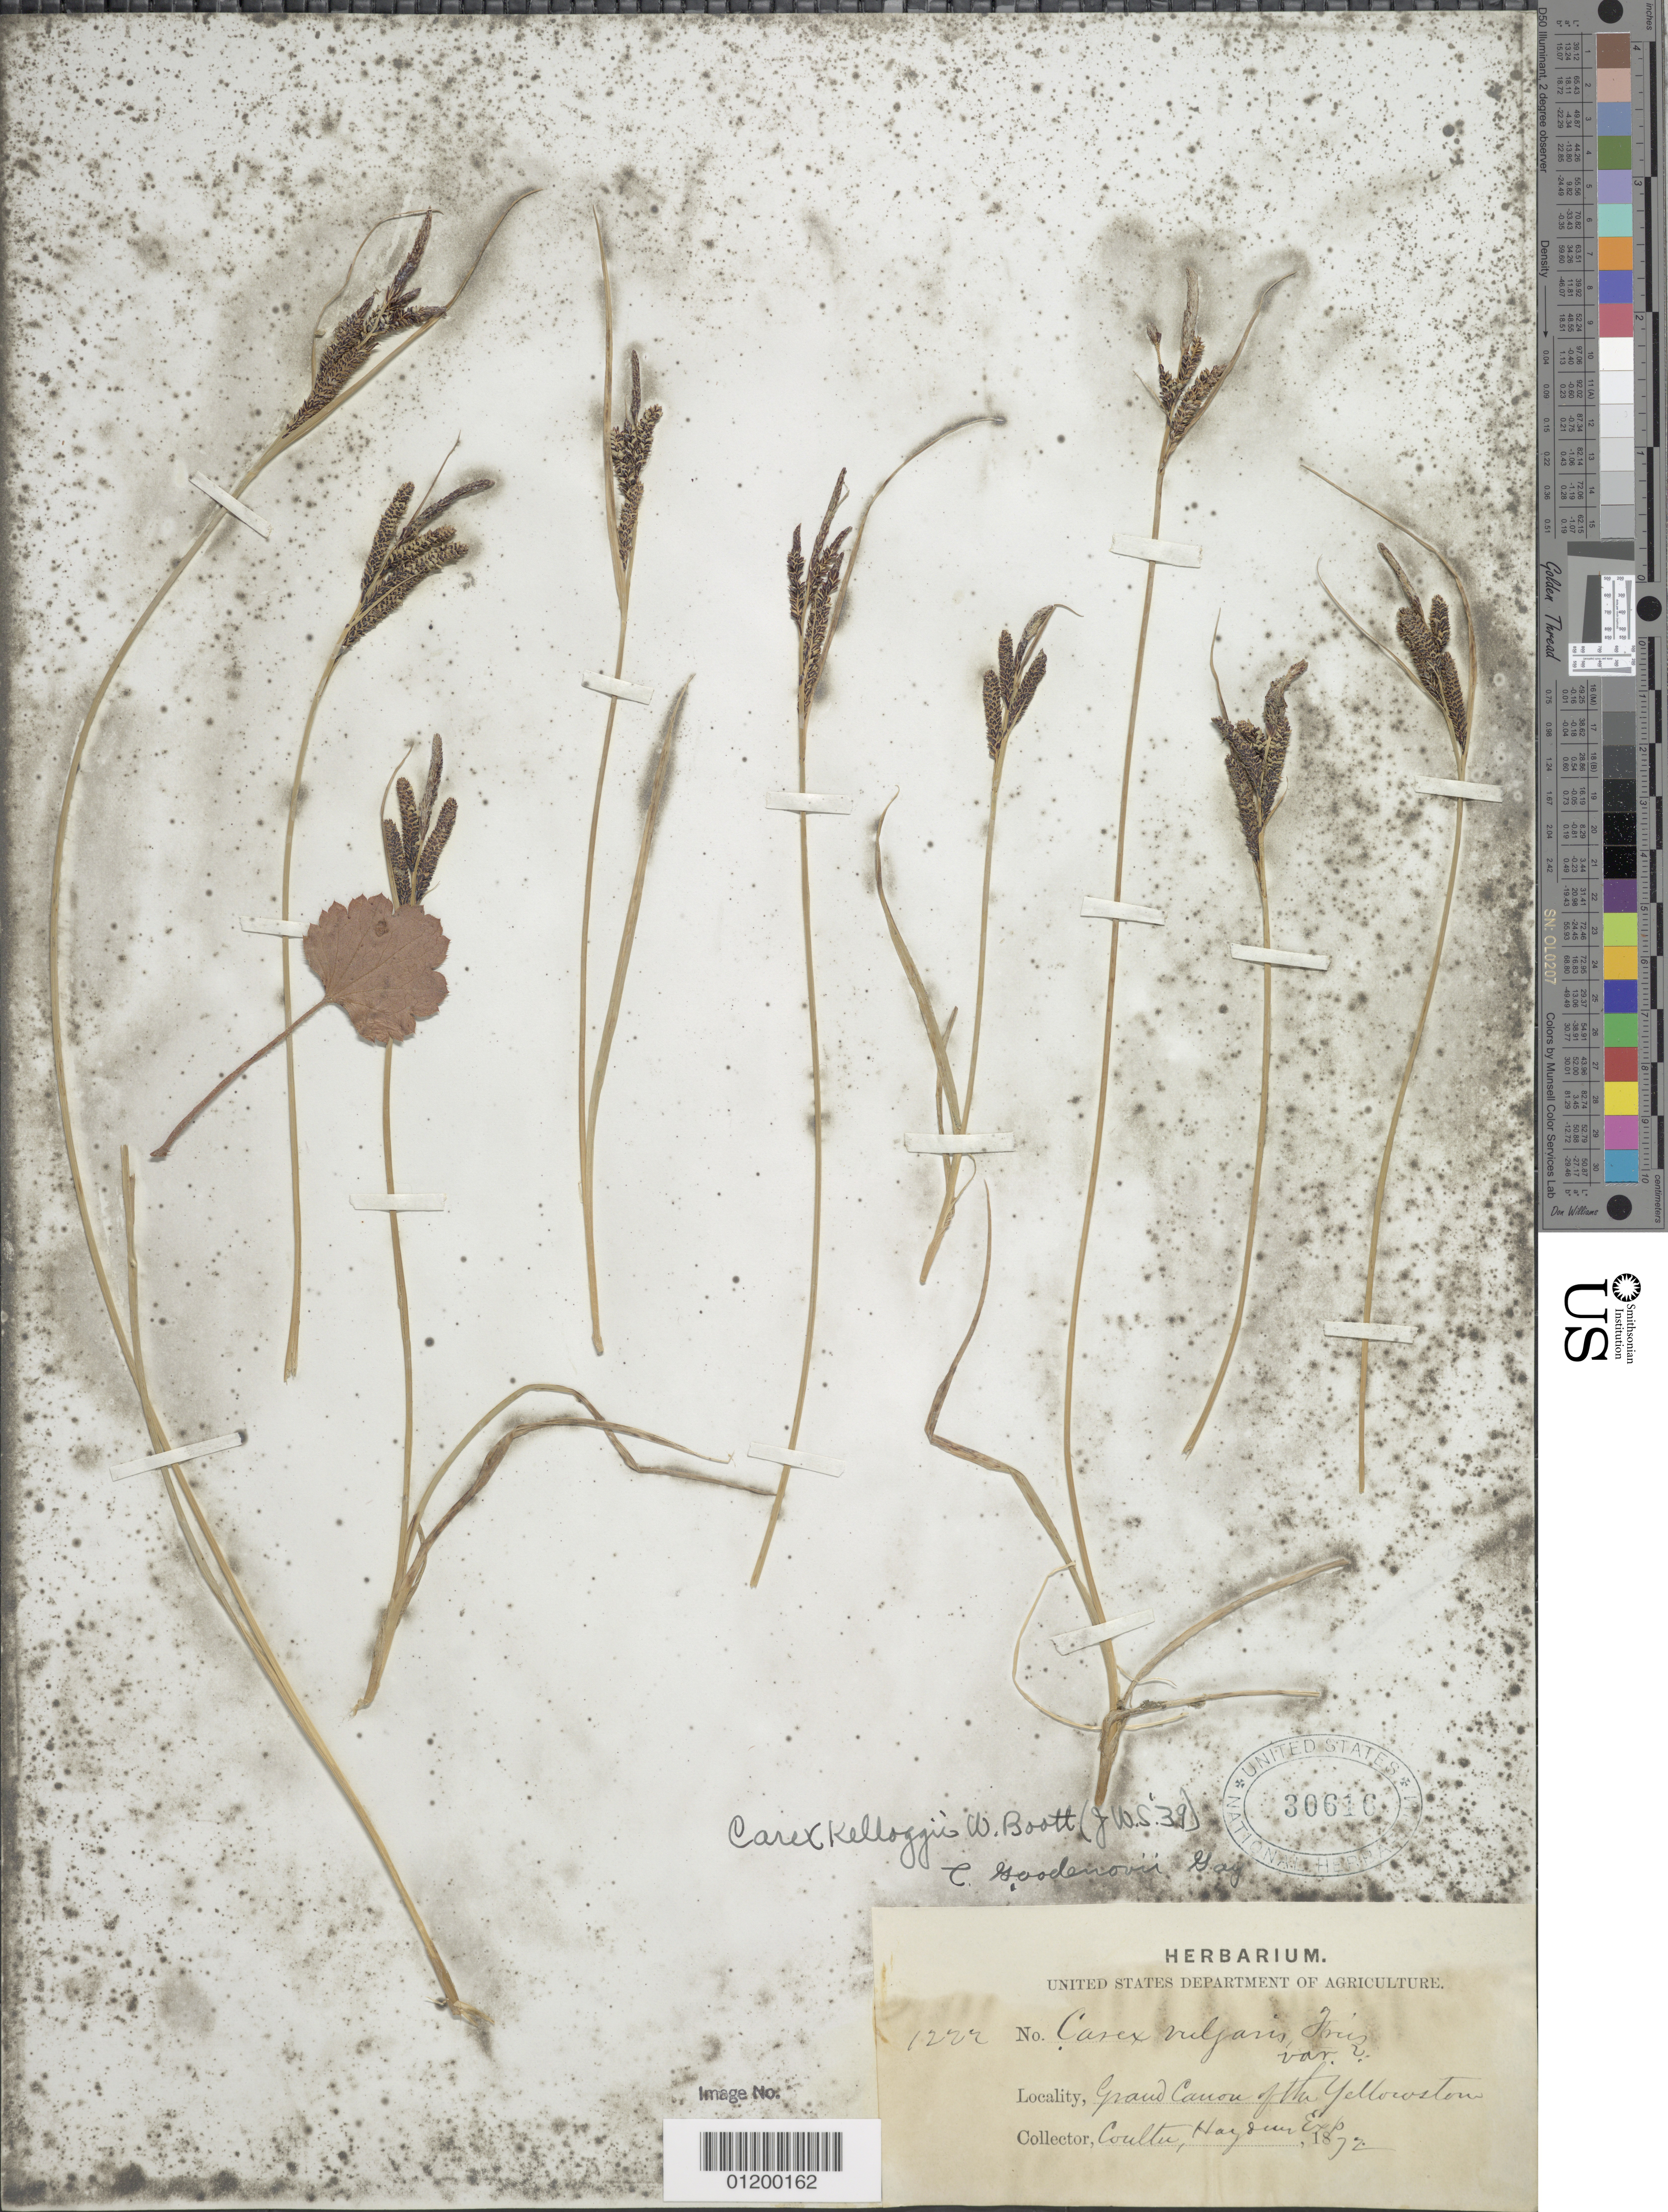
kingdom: Plantae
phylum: Tracheophyta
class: Liliopsida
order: Poales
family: Cyperaceae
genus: Carex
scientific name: Carex kelloggii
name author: W. Boott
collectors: -- Coulter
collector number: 1222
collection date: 1872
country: United States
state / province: Wyoming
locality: Grand Canyon of the Yellowstone Lake.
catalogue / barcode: US 30616